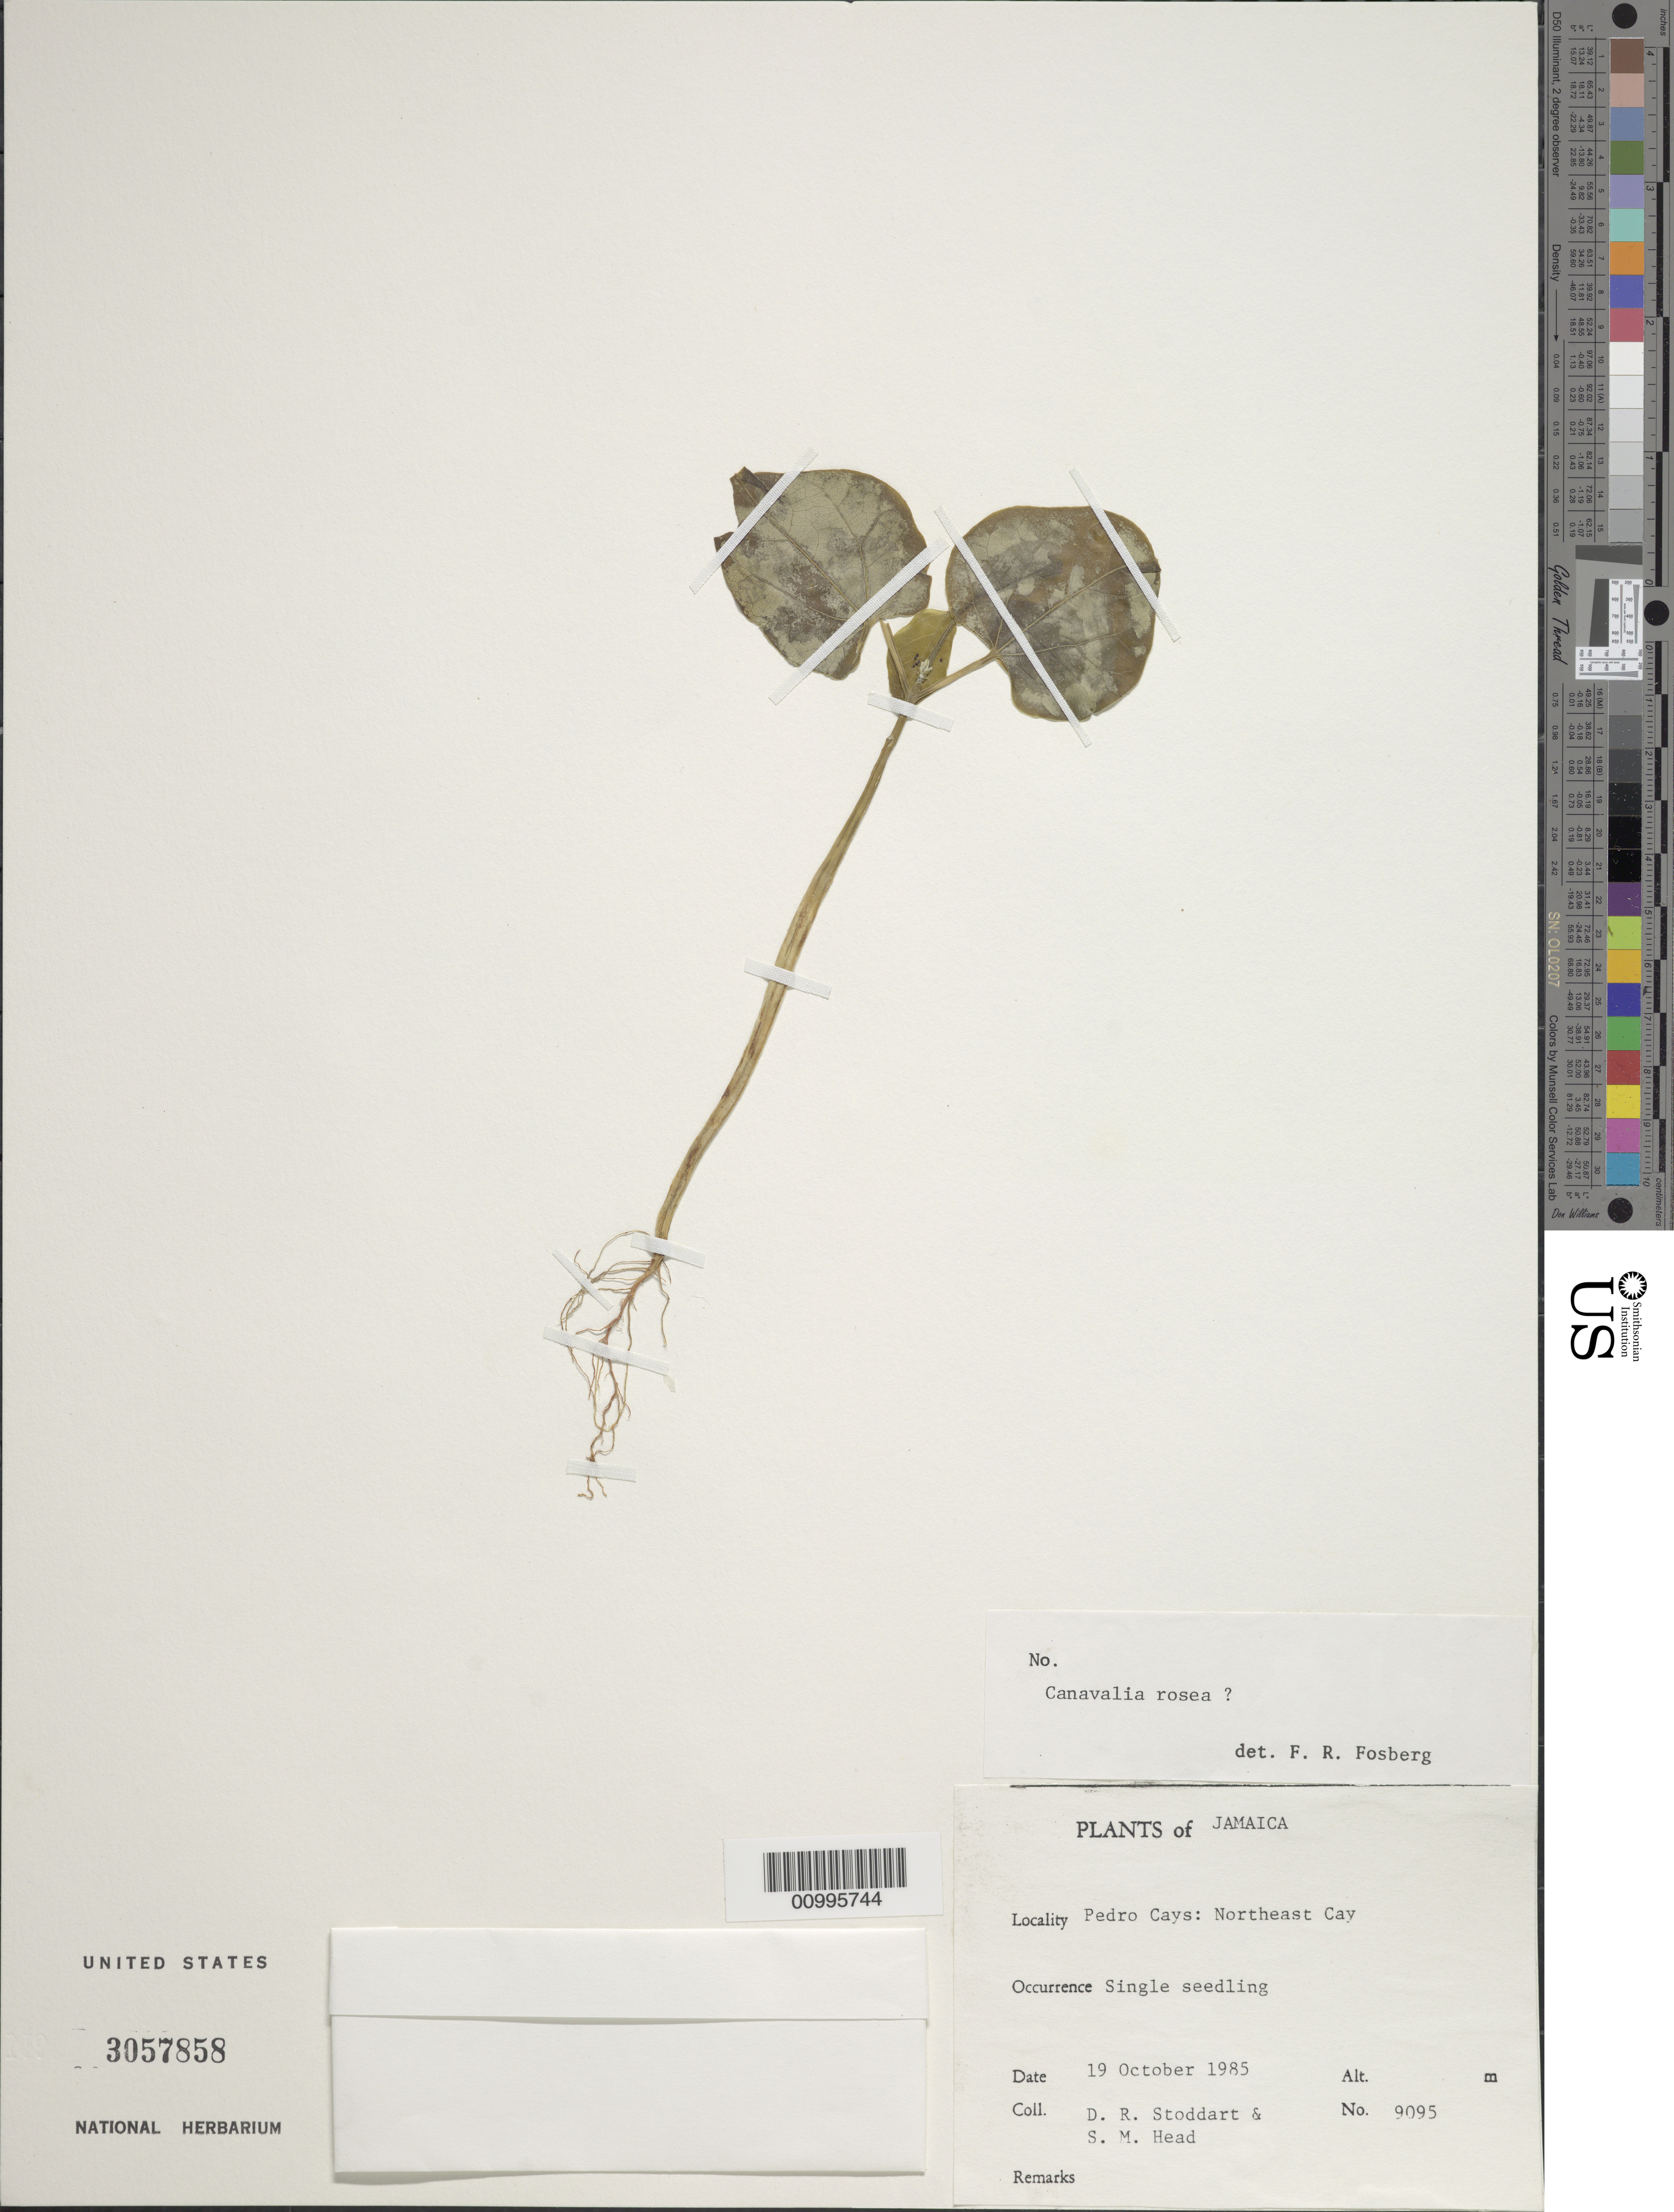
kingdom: Plantae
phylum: Tracheophyta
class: Magnoliopsida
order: Fabales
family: Fabaceae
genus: Canavalia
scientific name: Canavalia rosea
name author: (Sw.) DC.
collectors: D. R. Stoddart & S. Head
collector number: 9095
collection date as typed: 19 Oct 1985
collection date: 1985-10-19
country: Jamaica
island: Jamaica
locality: Pedro Cays: Northeast Cay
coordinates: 0 N, 0 E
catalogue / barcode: US 3057858